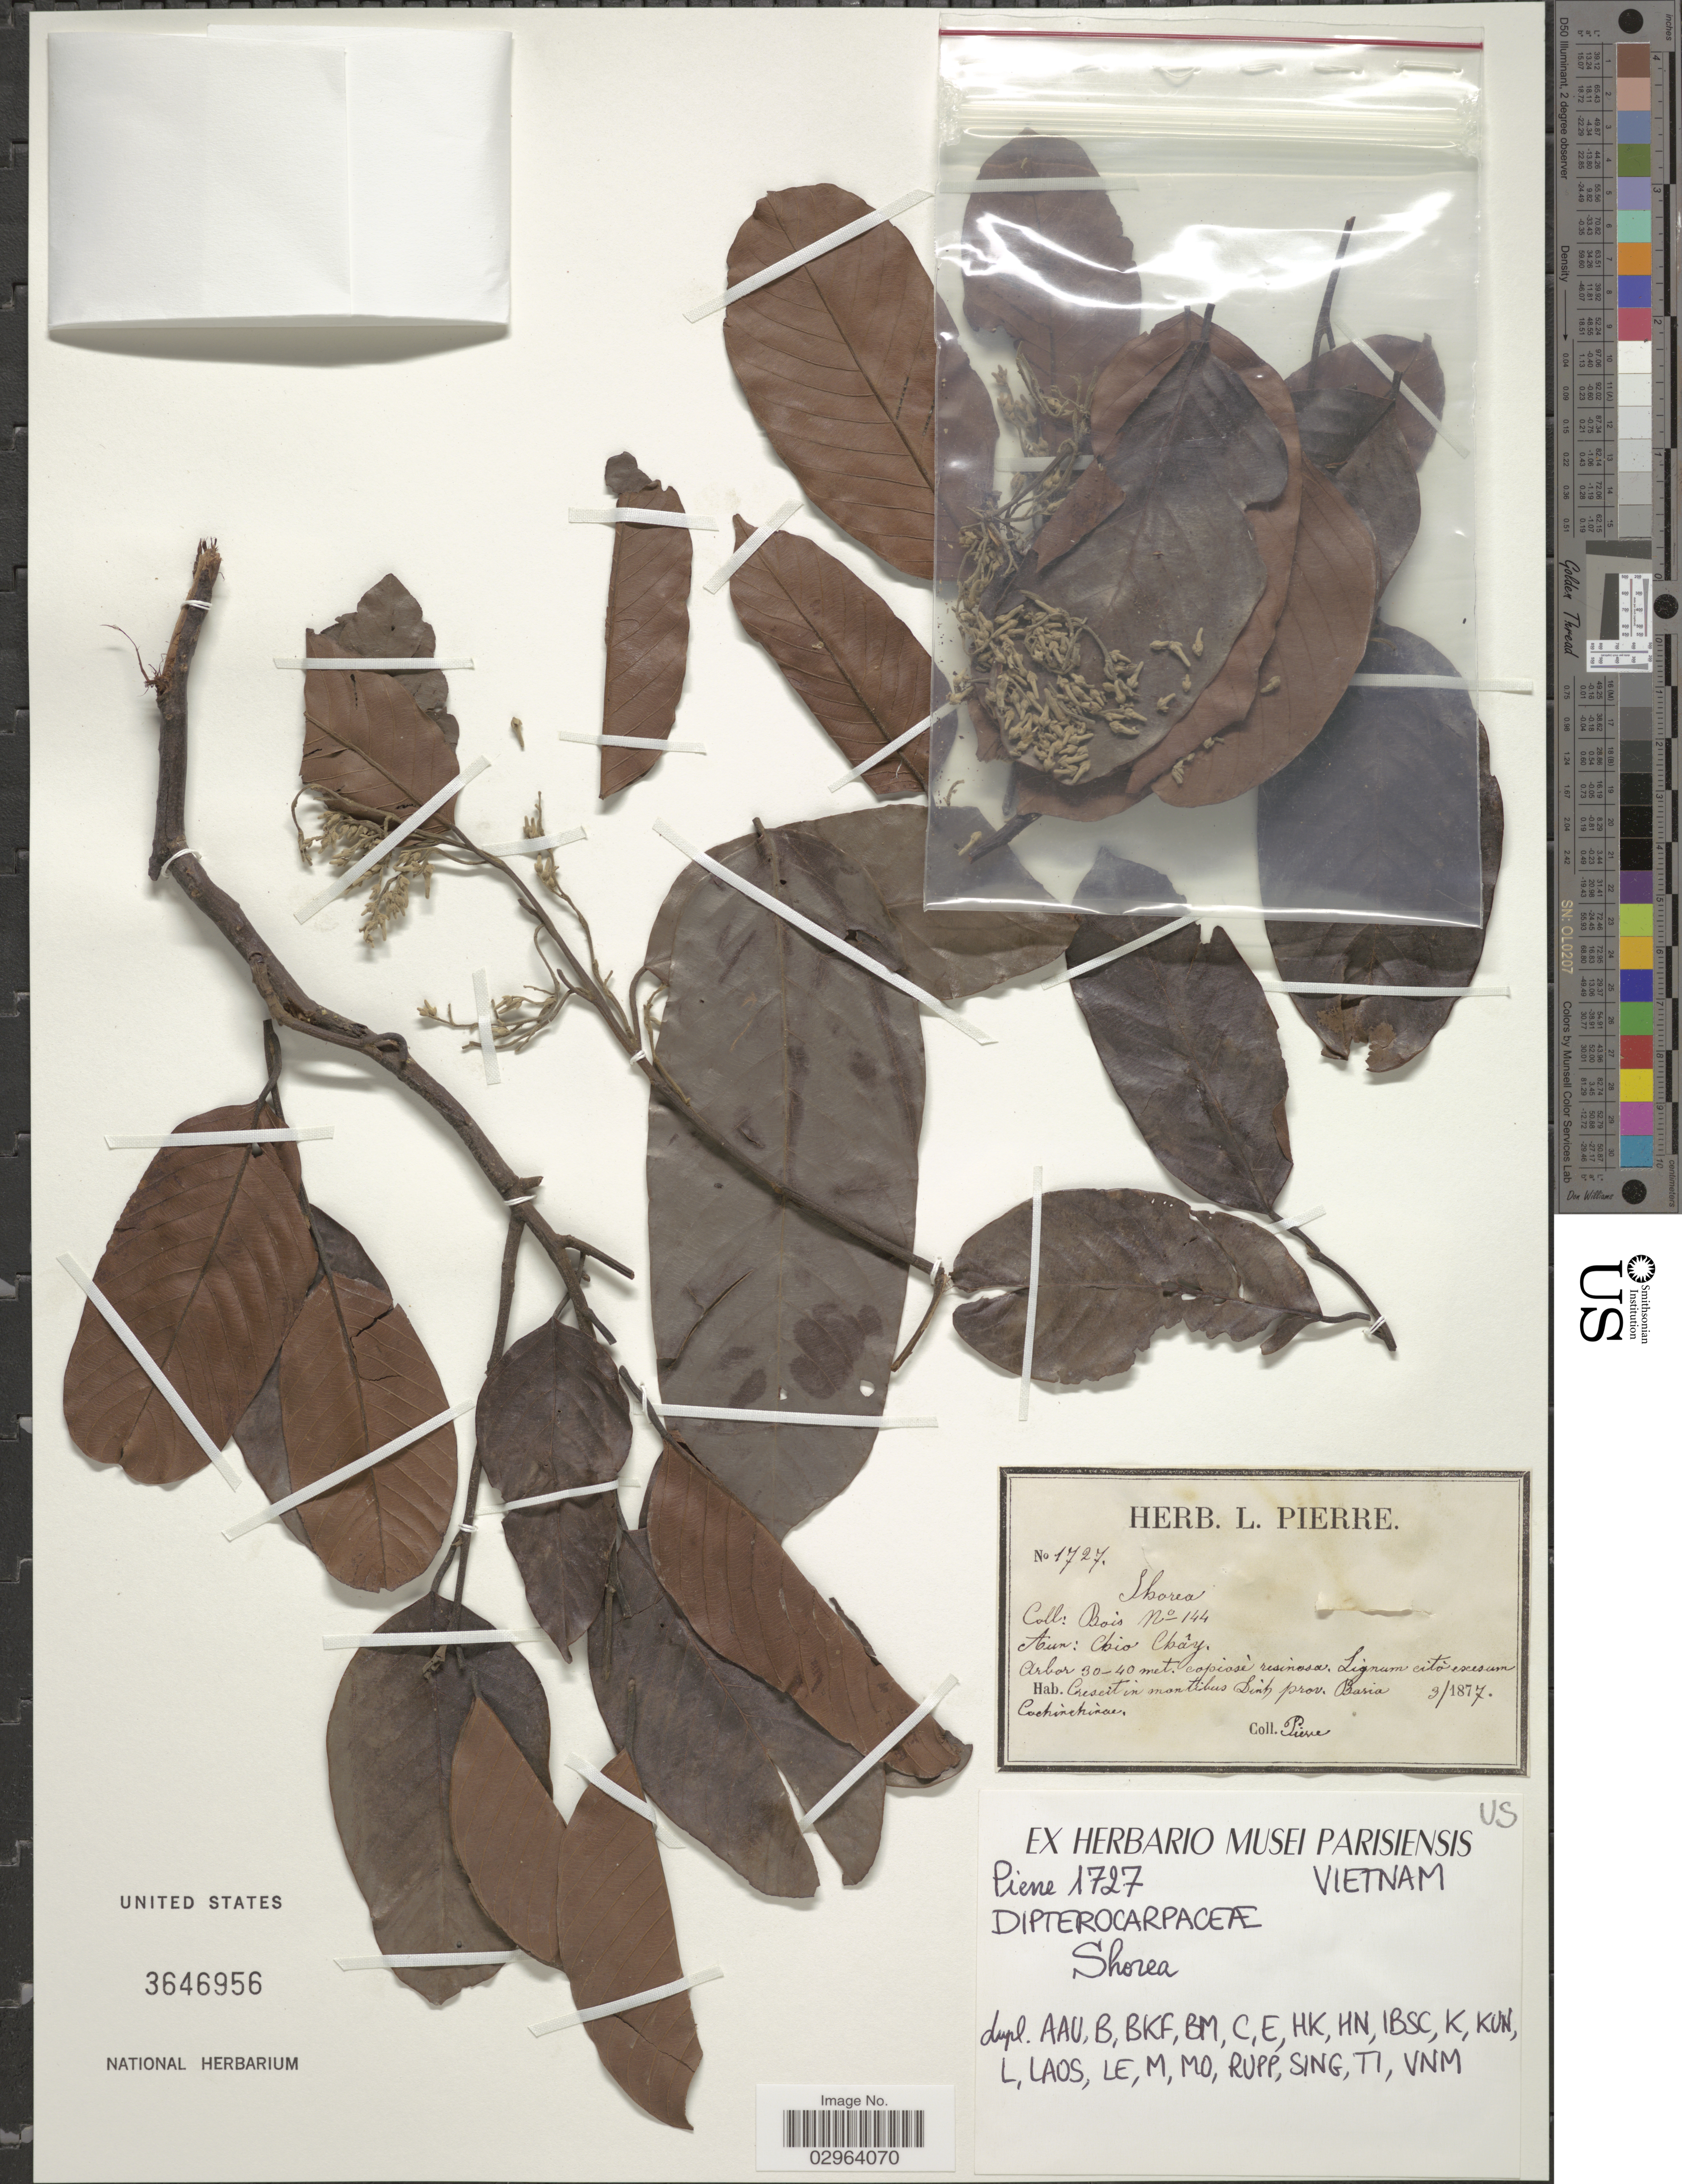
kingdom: Plantae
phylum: Tracheophyta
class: Magnoliopsida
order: Malvales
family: Dipterocarpaceae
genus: Shorea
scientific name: Shorea guiso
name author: (Blanco) Blume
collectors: L. Pierre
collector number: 1727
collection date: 1877-03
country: Vietnam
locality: Crescit in montibus Dinh prov. Baria Cochinchinae.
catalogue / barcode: US 3649656